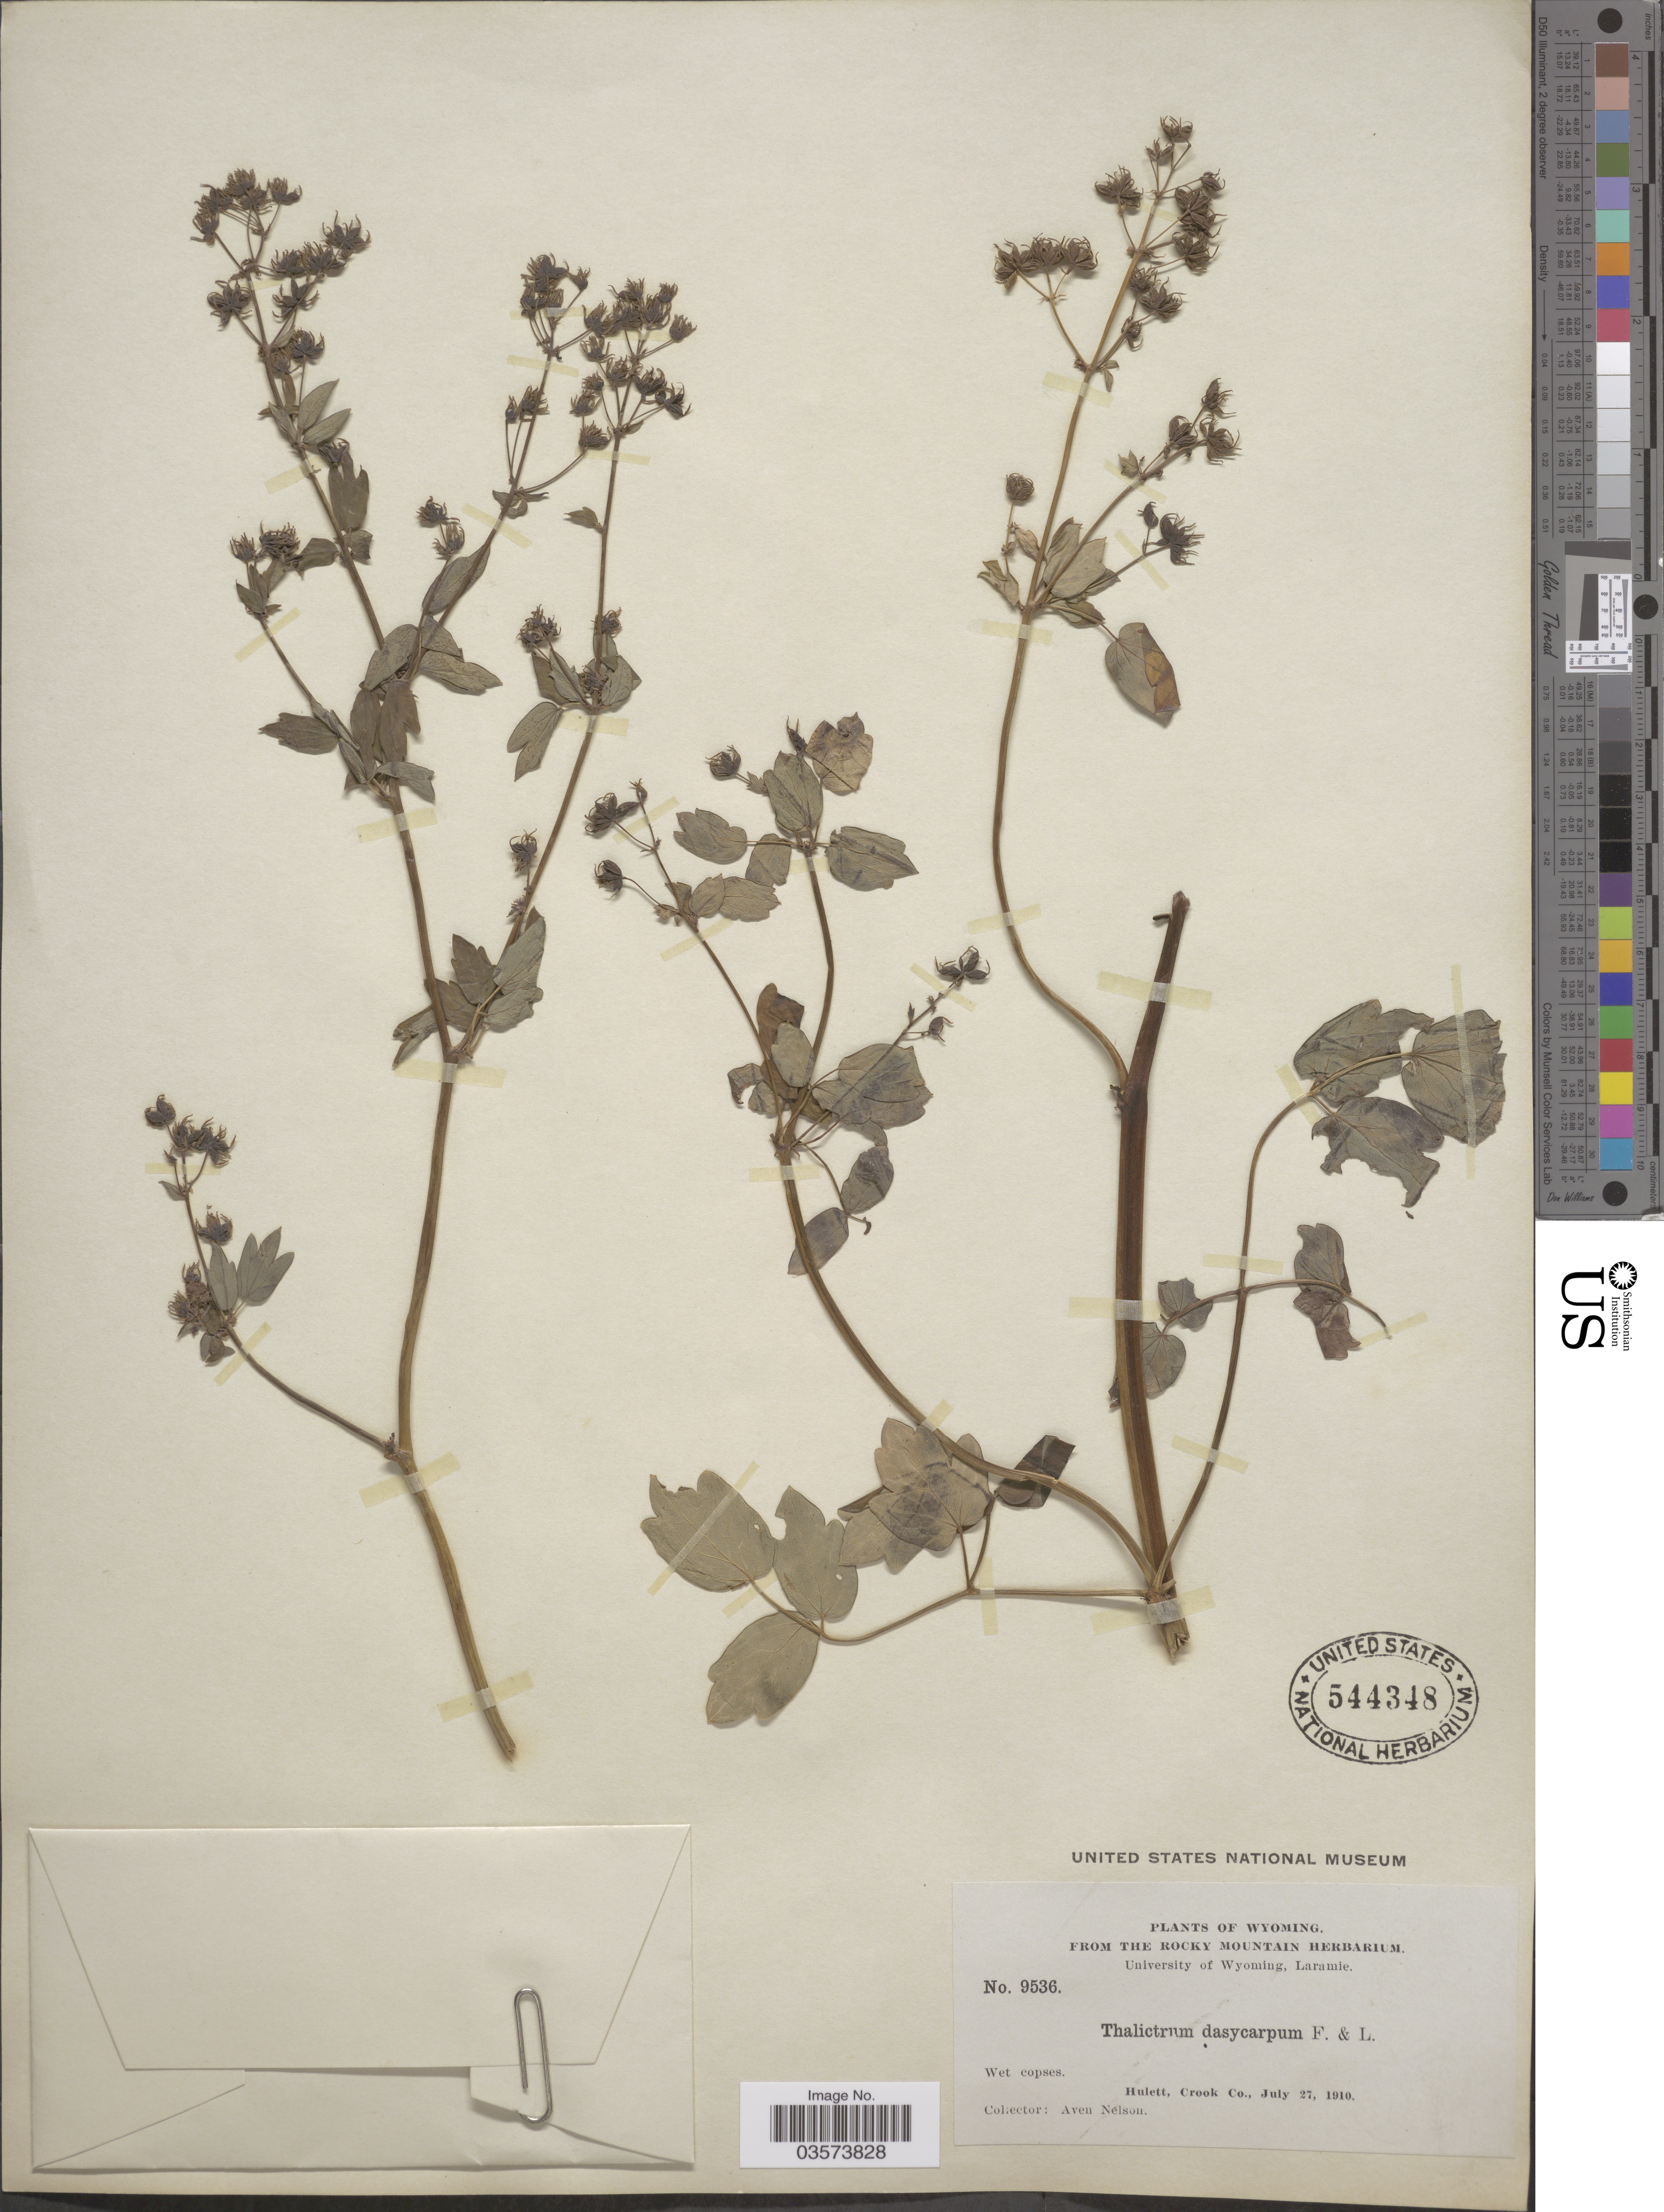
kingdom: Plantae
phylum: Tracheophyta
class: Magnoliopsida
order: Ranunculales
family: Ranunculaceae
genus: Thalictrum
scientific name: Thalictrum dasycarpum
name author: Fisch. & Avé-Lall.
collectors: A. Nelson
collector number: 9536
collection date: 1910-07-27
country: United States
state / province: Wyoming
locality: Wet copses. Hulett, Crook Co.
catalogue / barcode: US 544348